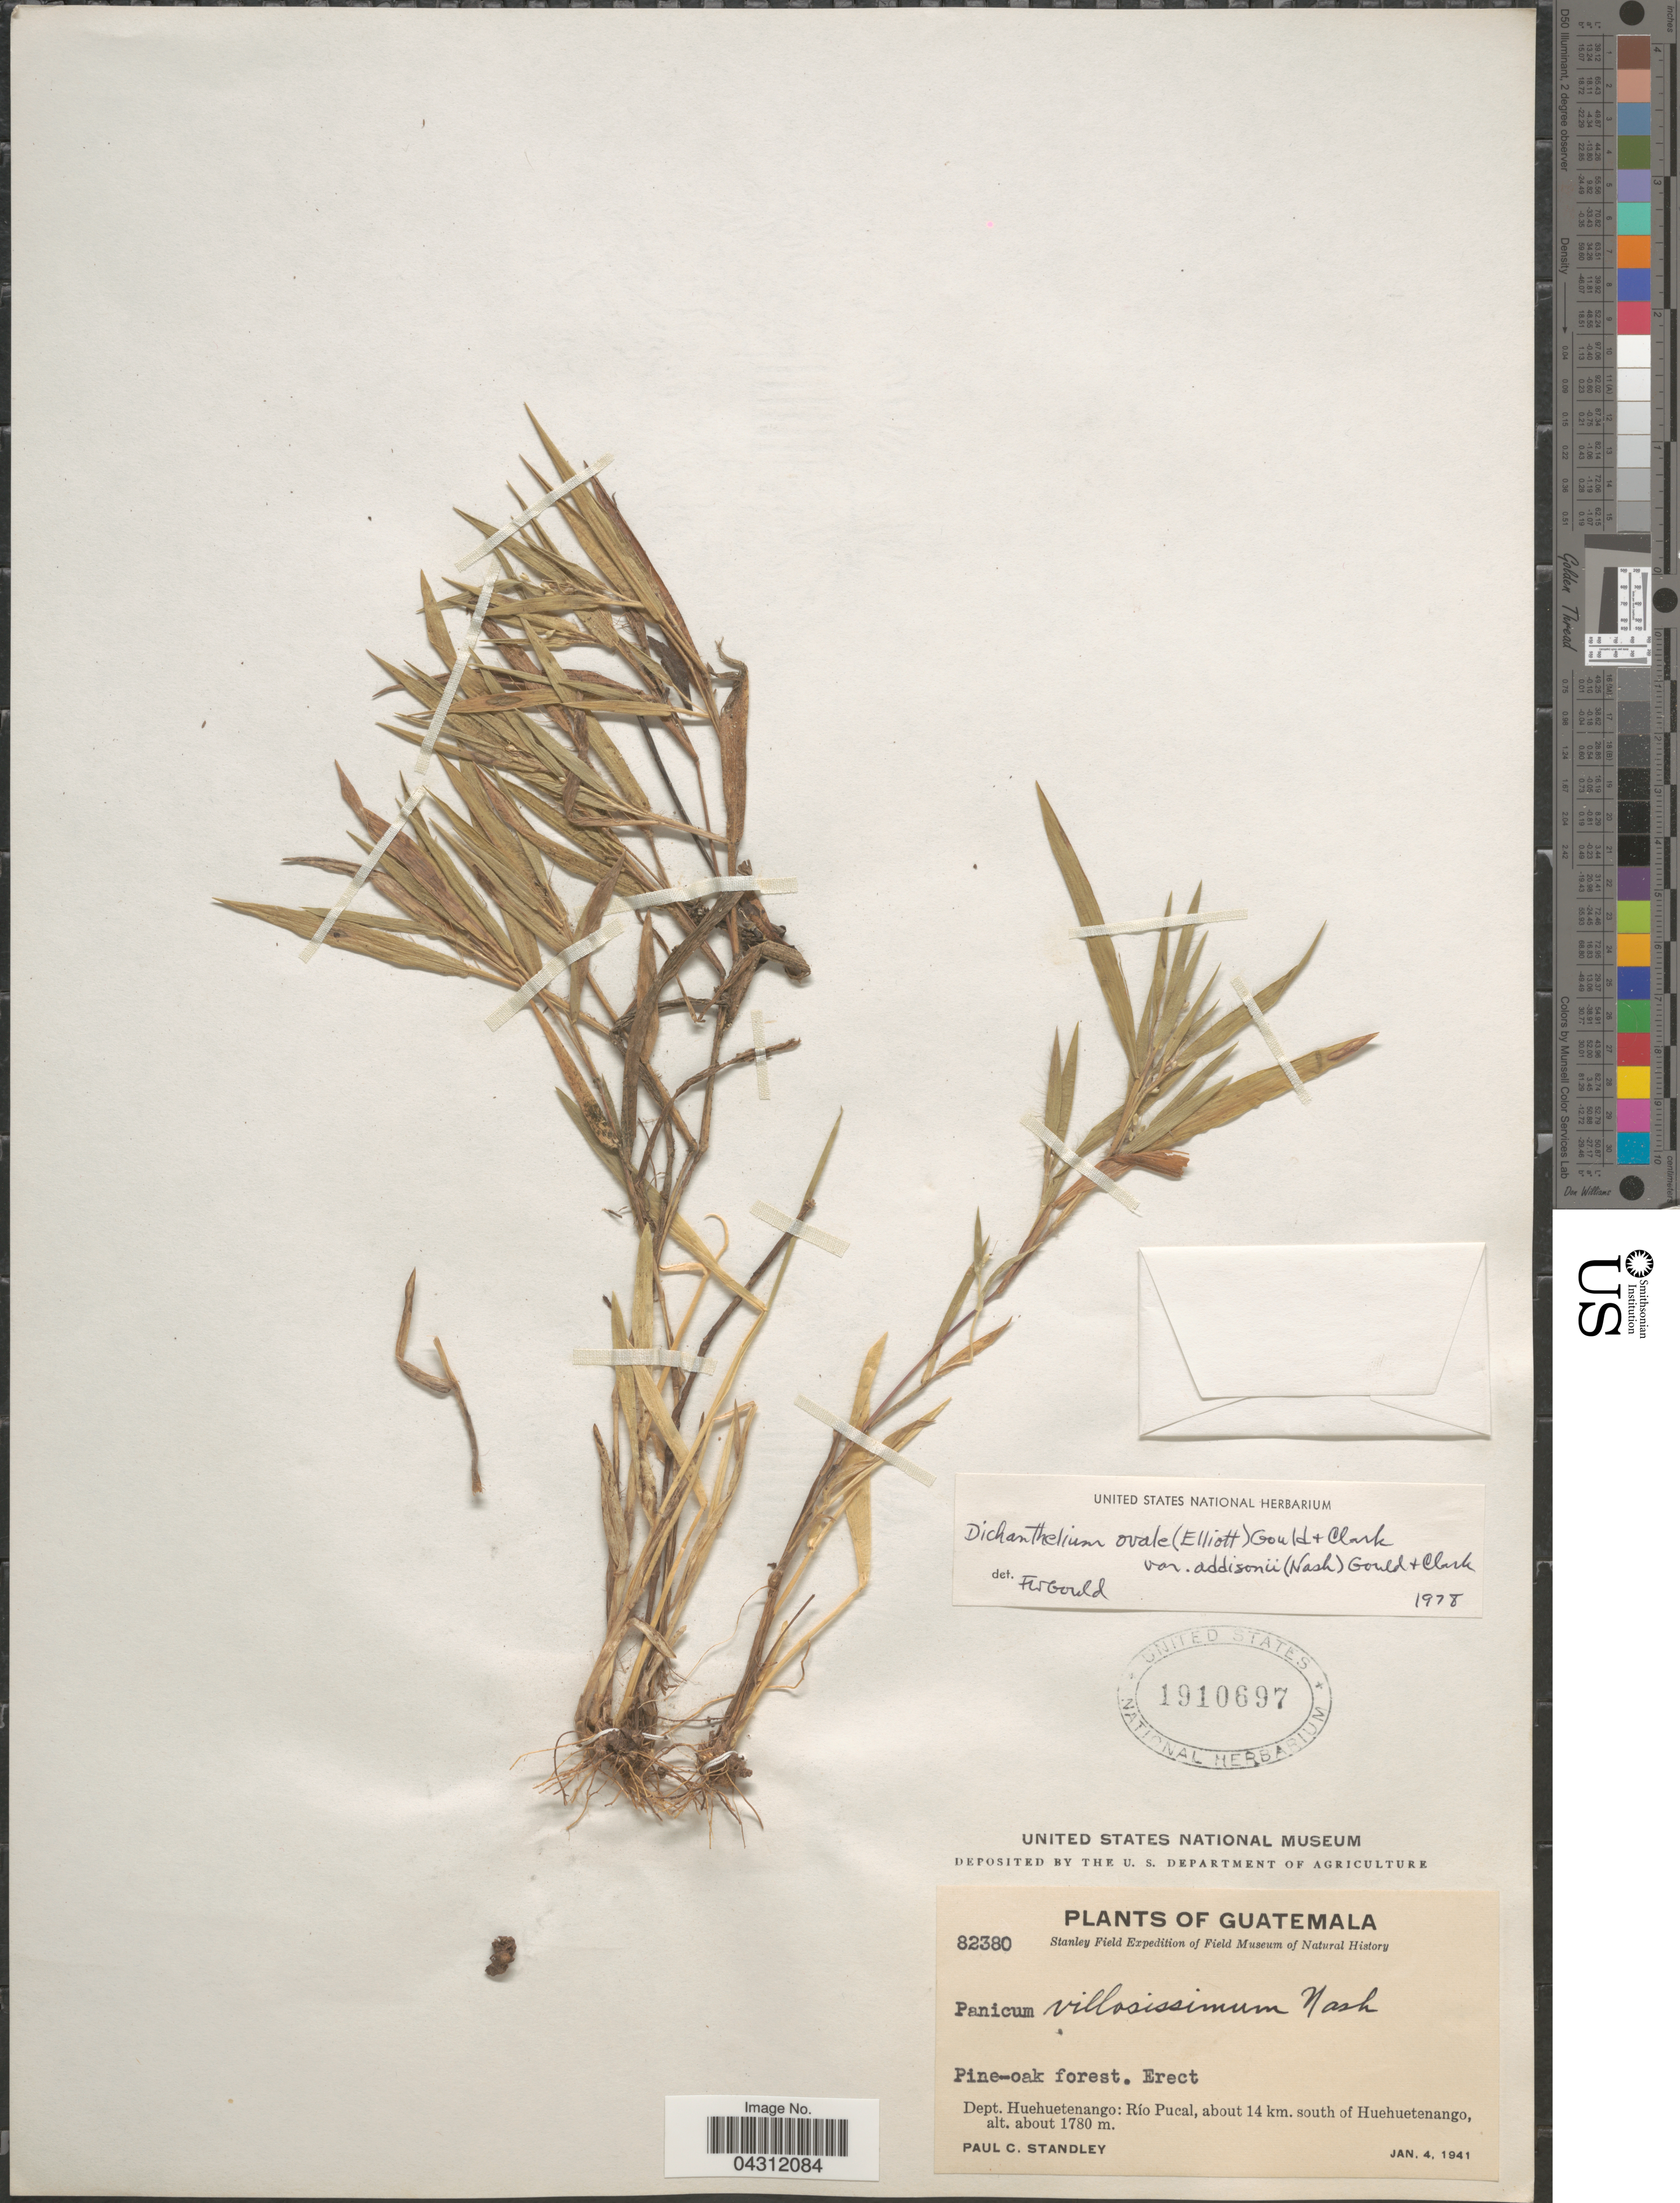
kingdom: Plantae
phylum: Tracheophyta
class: Liliopsida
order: Poales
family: Poaceae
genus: Dichanthelium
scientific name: Dichanthelium acuminatum var. acuminatum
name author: (Sw.) Gould & C.A. Clark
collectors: P. C. Standley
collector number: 82380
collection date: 1941-01-04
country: Guatemala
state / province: Huehuetenango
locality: Stanley Field Expedition. Dept. Huehuetenango: Río Pucal, about 14 km. south of Huehuetenango.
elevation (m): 1780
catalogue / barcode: US 1910697